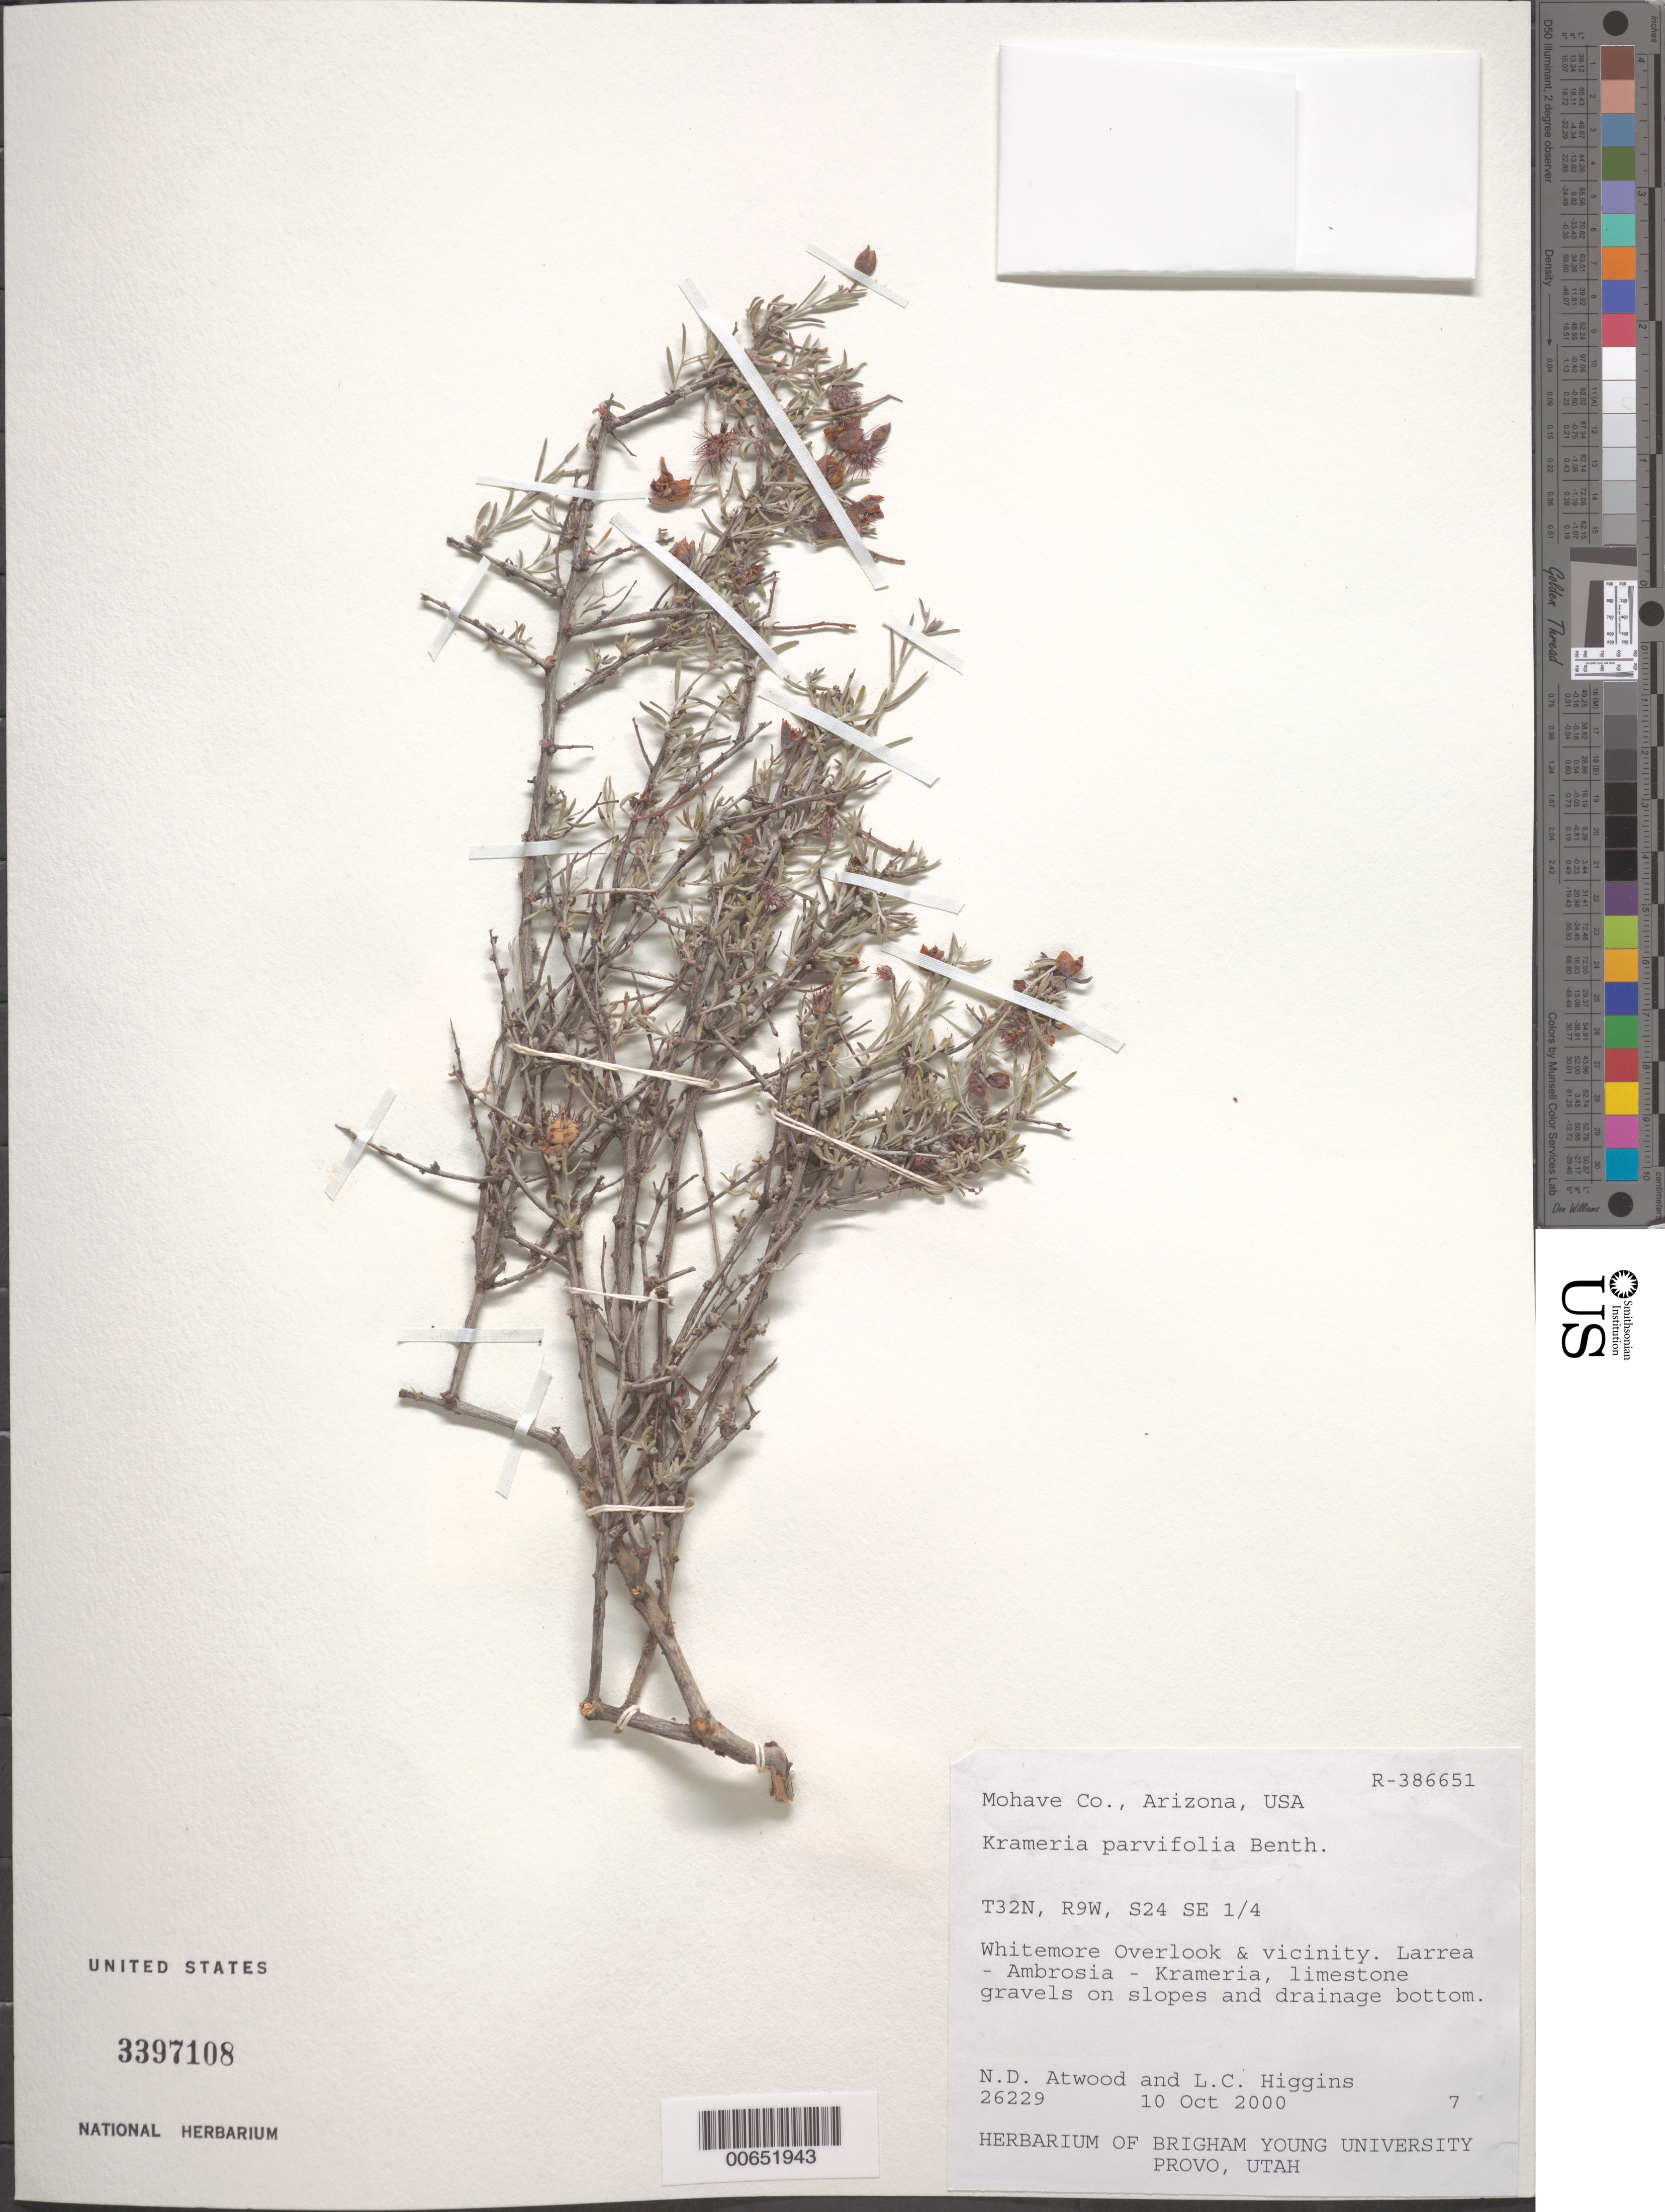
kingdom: Plantae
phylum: Tracheophyta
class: Magnoliopsida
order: Zygophyllales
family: Krameriaceae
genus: Krameria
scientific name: Krameria erecta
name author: Willd. ex Schult.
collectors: N. Atwood & L. Higgins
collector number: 26229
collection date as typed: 10 Oct 2000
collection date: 2000-10-10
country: Panama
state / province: Chiriquí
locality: Around San Felix.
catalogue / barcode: US 3397108